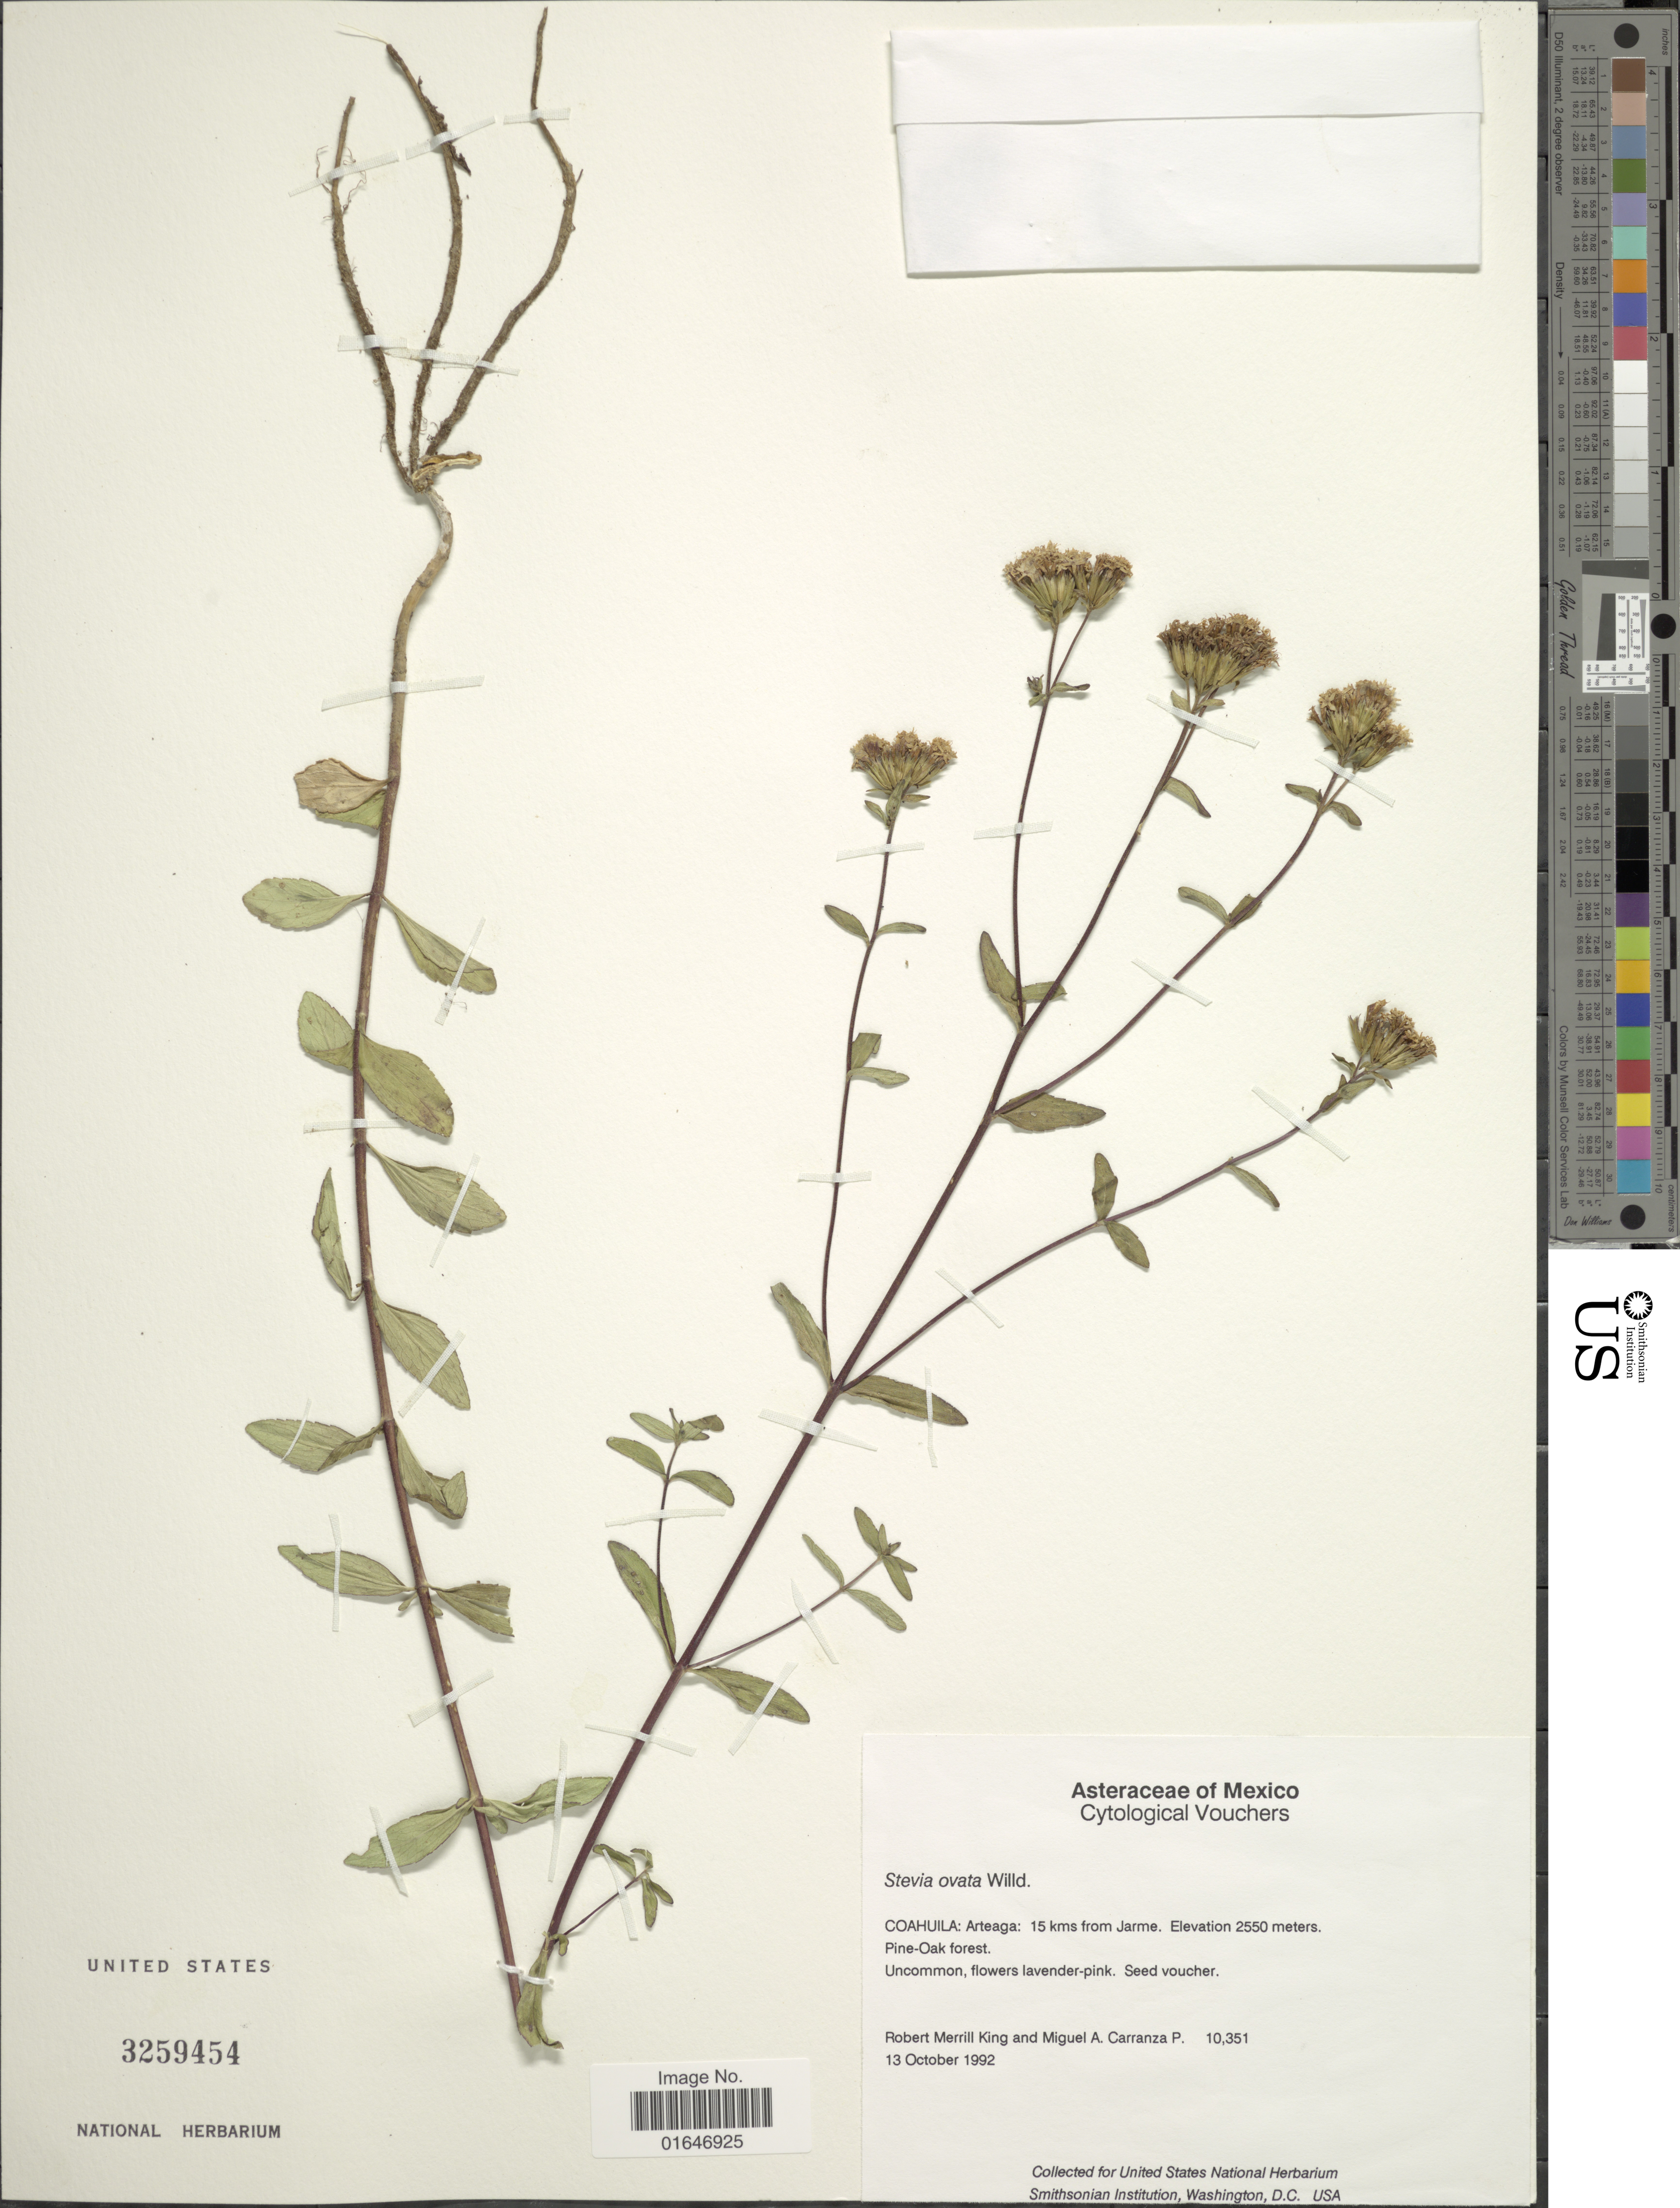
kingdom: Plantae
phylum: Tracheophyta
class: Magnoliopsida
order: Asterales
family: Asteraceae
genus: Stevia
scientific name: Stevia ovata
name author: Willd.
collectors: R. M. King & M. Carranza P.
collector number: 10351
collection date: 1992-10-13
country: Mexico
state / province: Coahuila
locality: Arteaga: 15 kms from Jarme.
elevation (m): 2550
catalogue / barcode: US 3259454